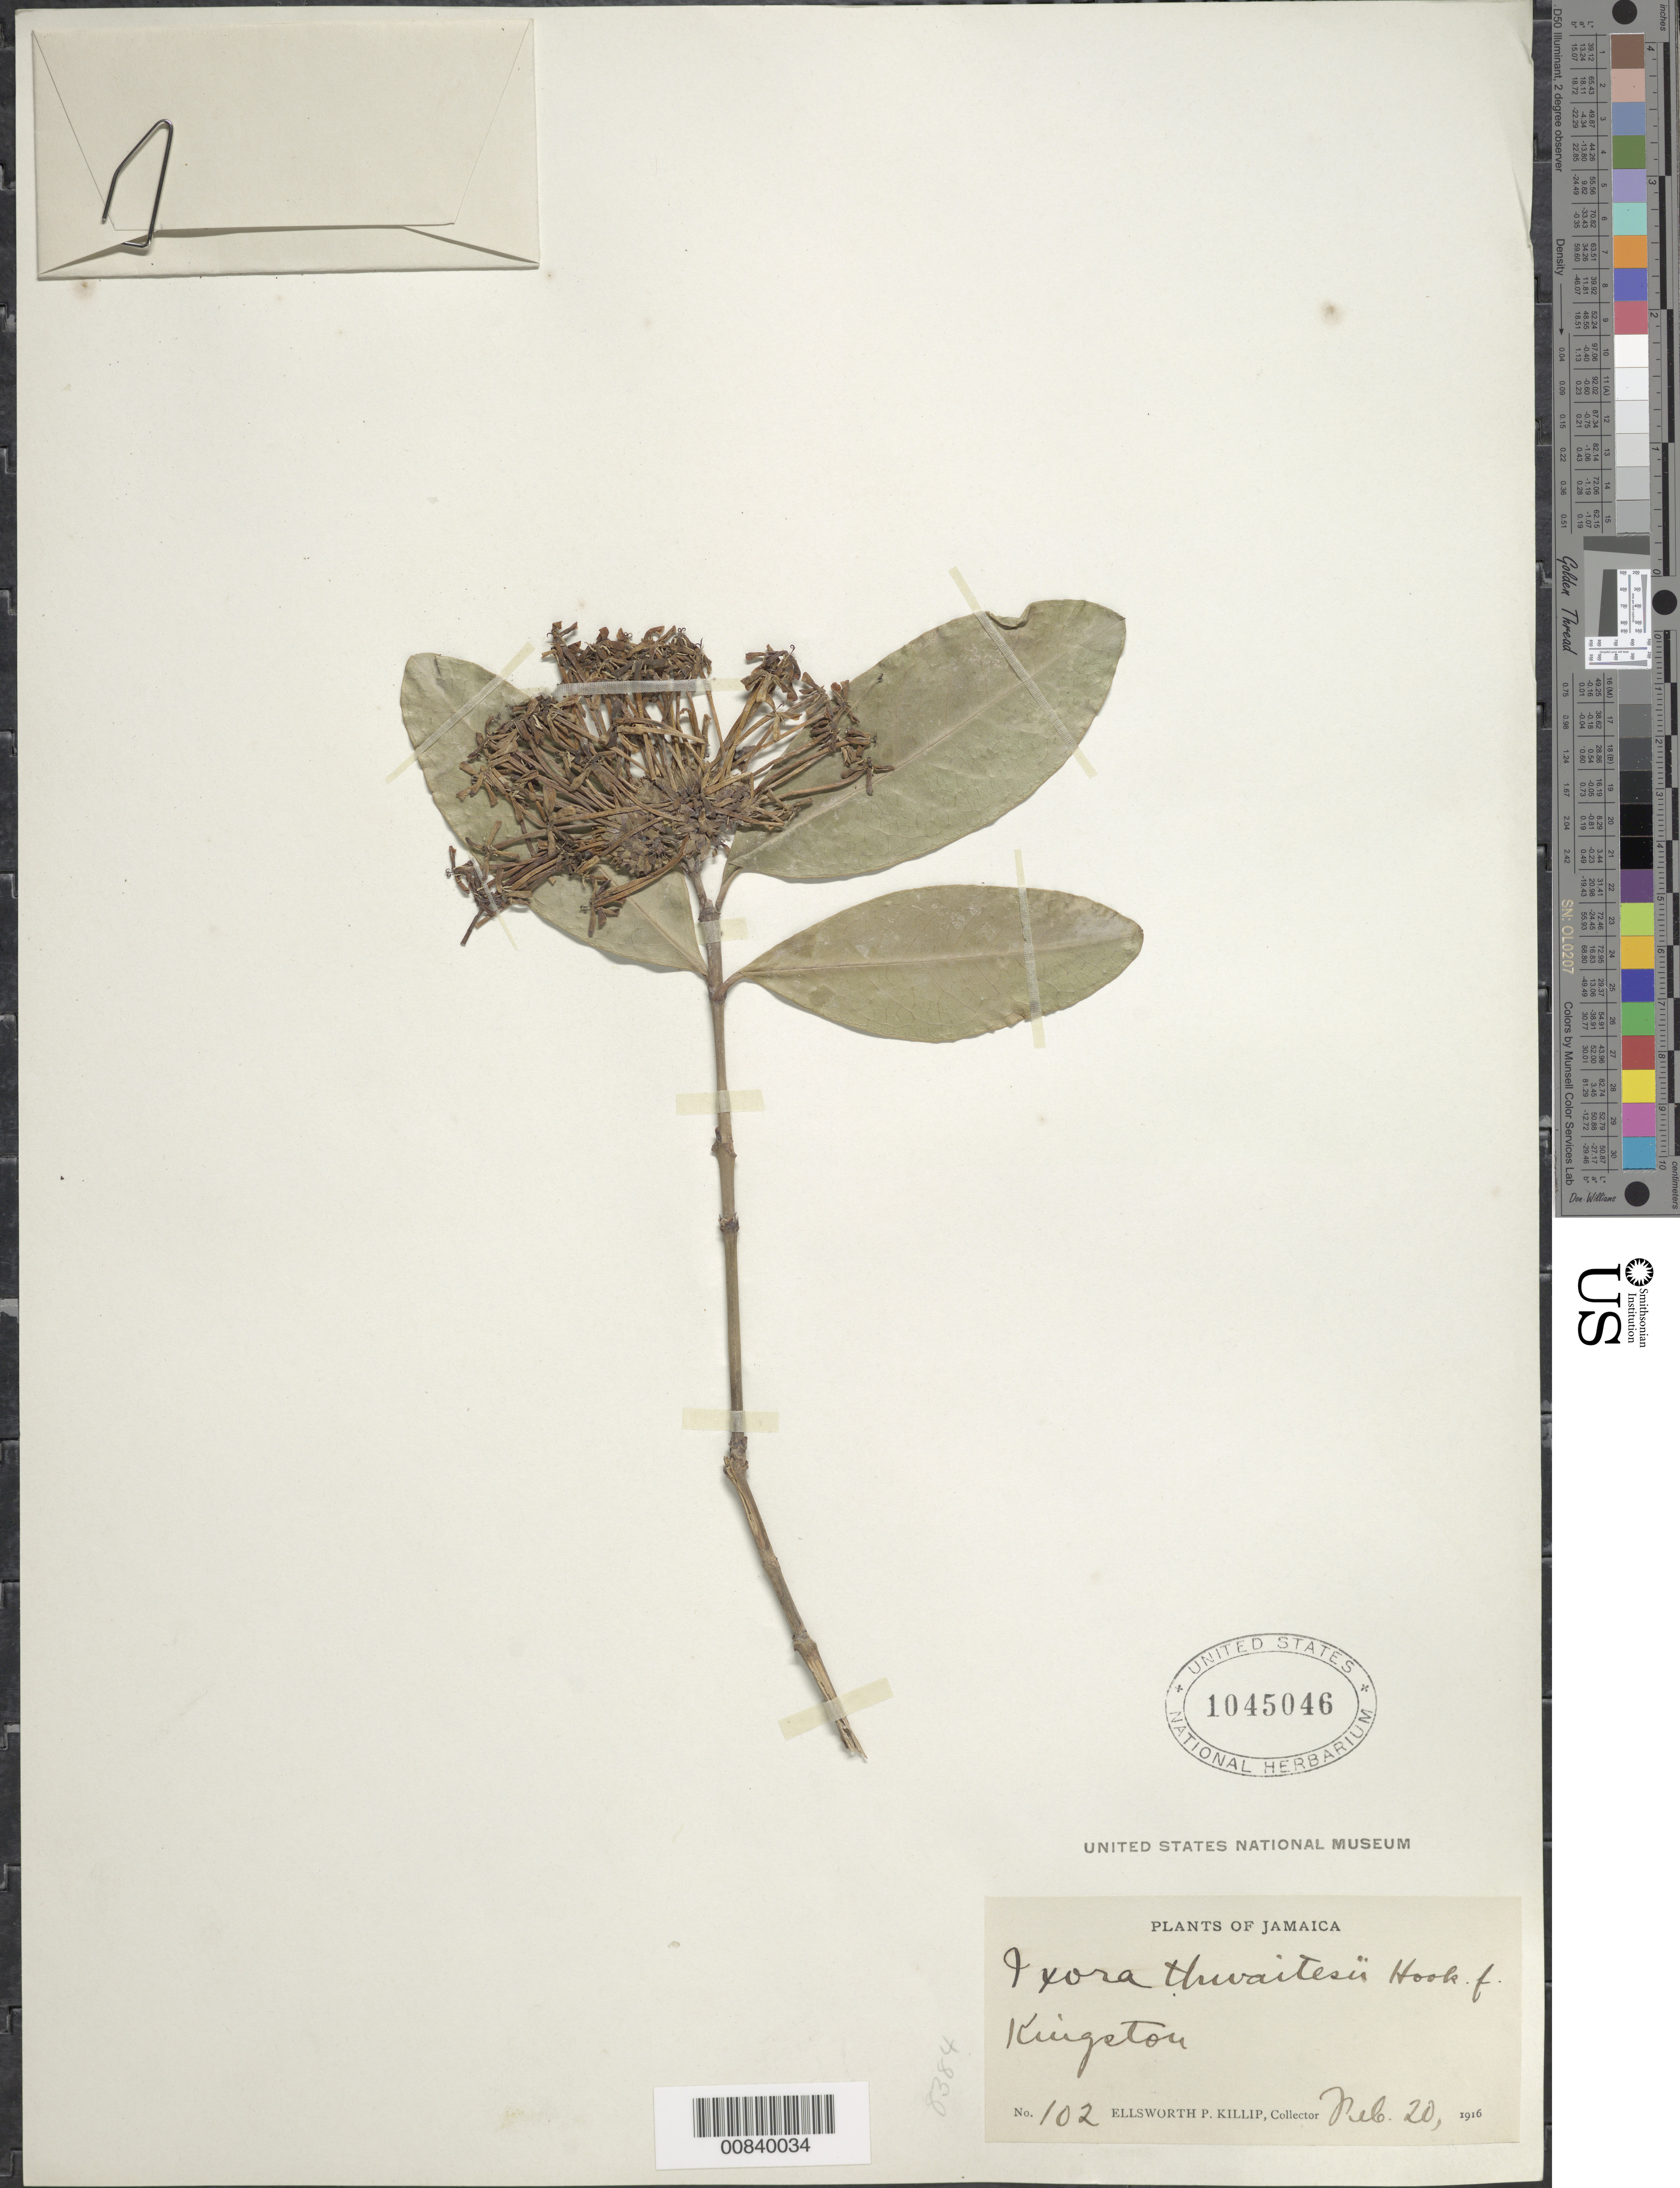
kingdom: Plantae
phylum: Tracheophyta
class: Magnoliopsida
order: Gentianales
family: Rubiaceae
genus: Ixora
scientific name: Ixora thwaitesii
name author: Hook. f.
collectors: E. P. Killip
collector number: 102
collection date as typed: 20 Feb 1916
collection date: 1916-02-20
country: Jamaica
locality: Kingston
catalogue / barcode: US 1045046